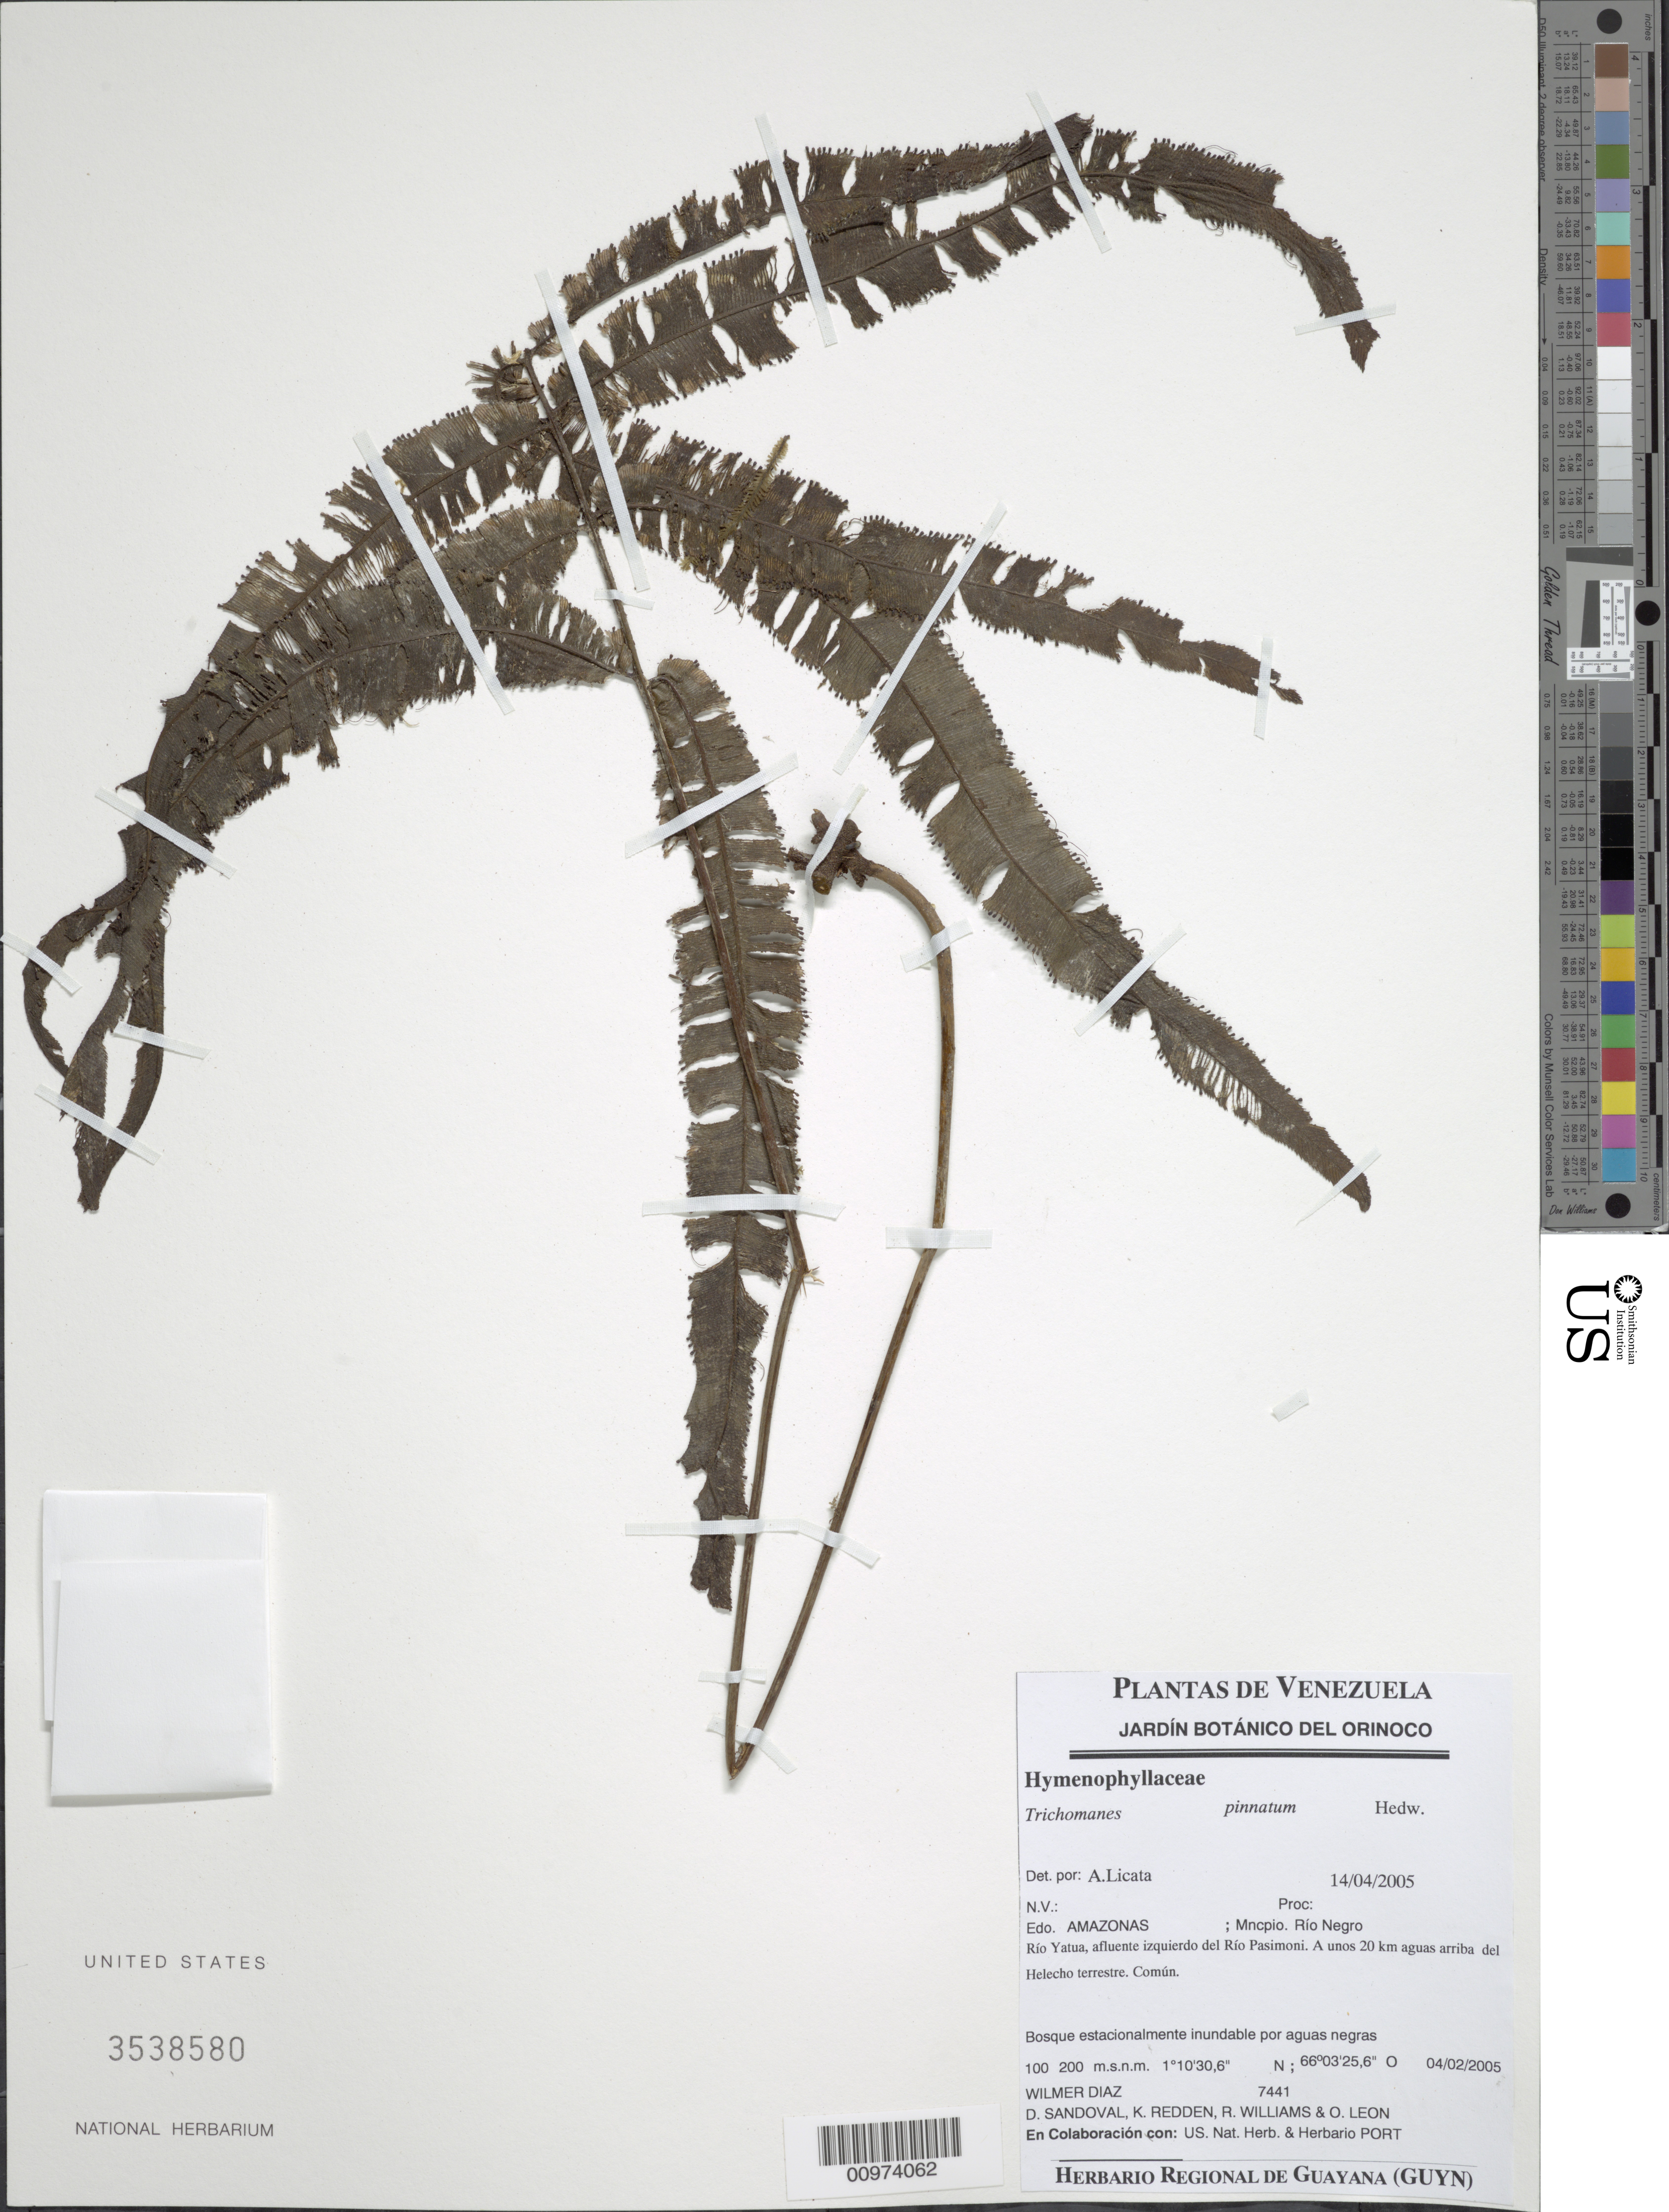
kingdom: Plantae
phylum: Tracheophyta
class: Polypodiopsida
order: Hymenophyllales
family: Hymenophyllaceae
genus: Trichomanes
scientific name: Trichomanes pinnatum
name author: Hedw.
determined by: Licata, A., (PORT), Univ. Nac. Exp. de los Llanos Ezequiel Zamora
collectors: W. Díaz P., D. Sandoval, K. M. Redden, R. Williams & O. León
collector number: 7441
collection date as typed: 4-Feb-05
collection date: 2005-02-04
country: Venezuela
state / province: Amazonas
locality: Mun. Río Negro, Río Yatua, afluente izquierdo del Rio Pasimoni. A unos 20km aguas arriba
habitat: Bosque estacionalmente inundable por aguas negras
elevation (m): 100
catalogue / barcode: US 3538580